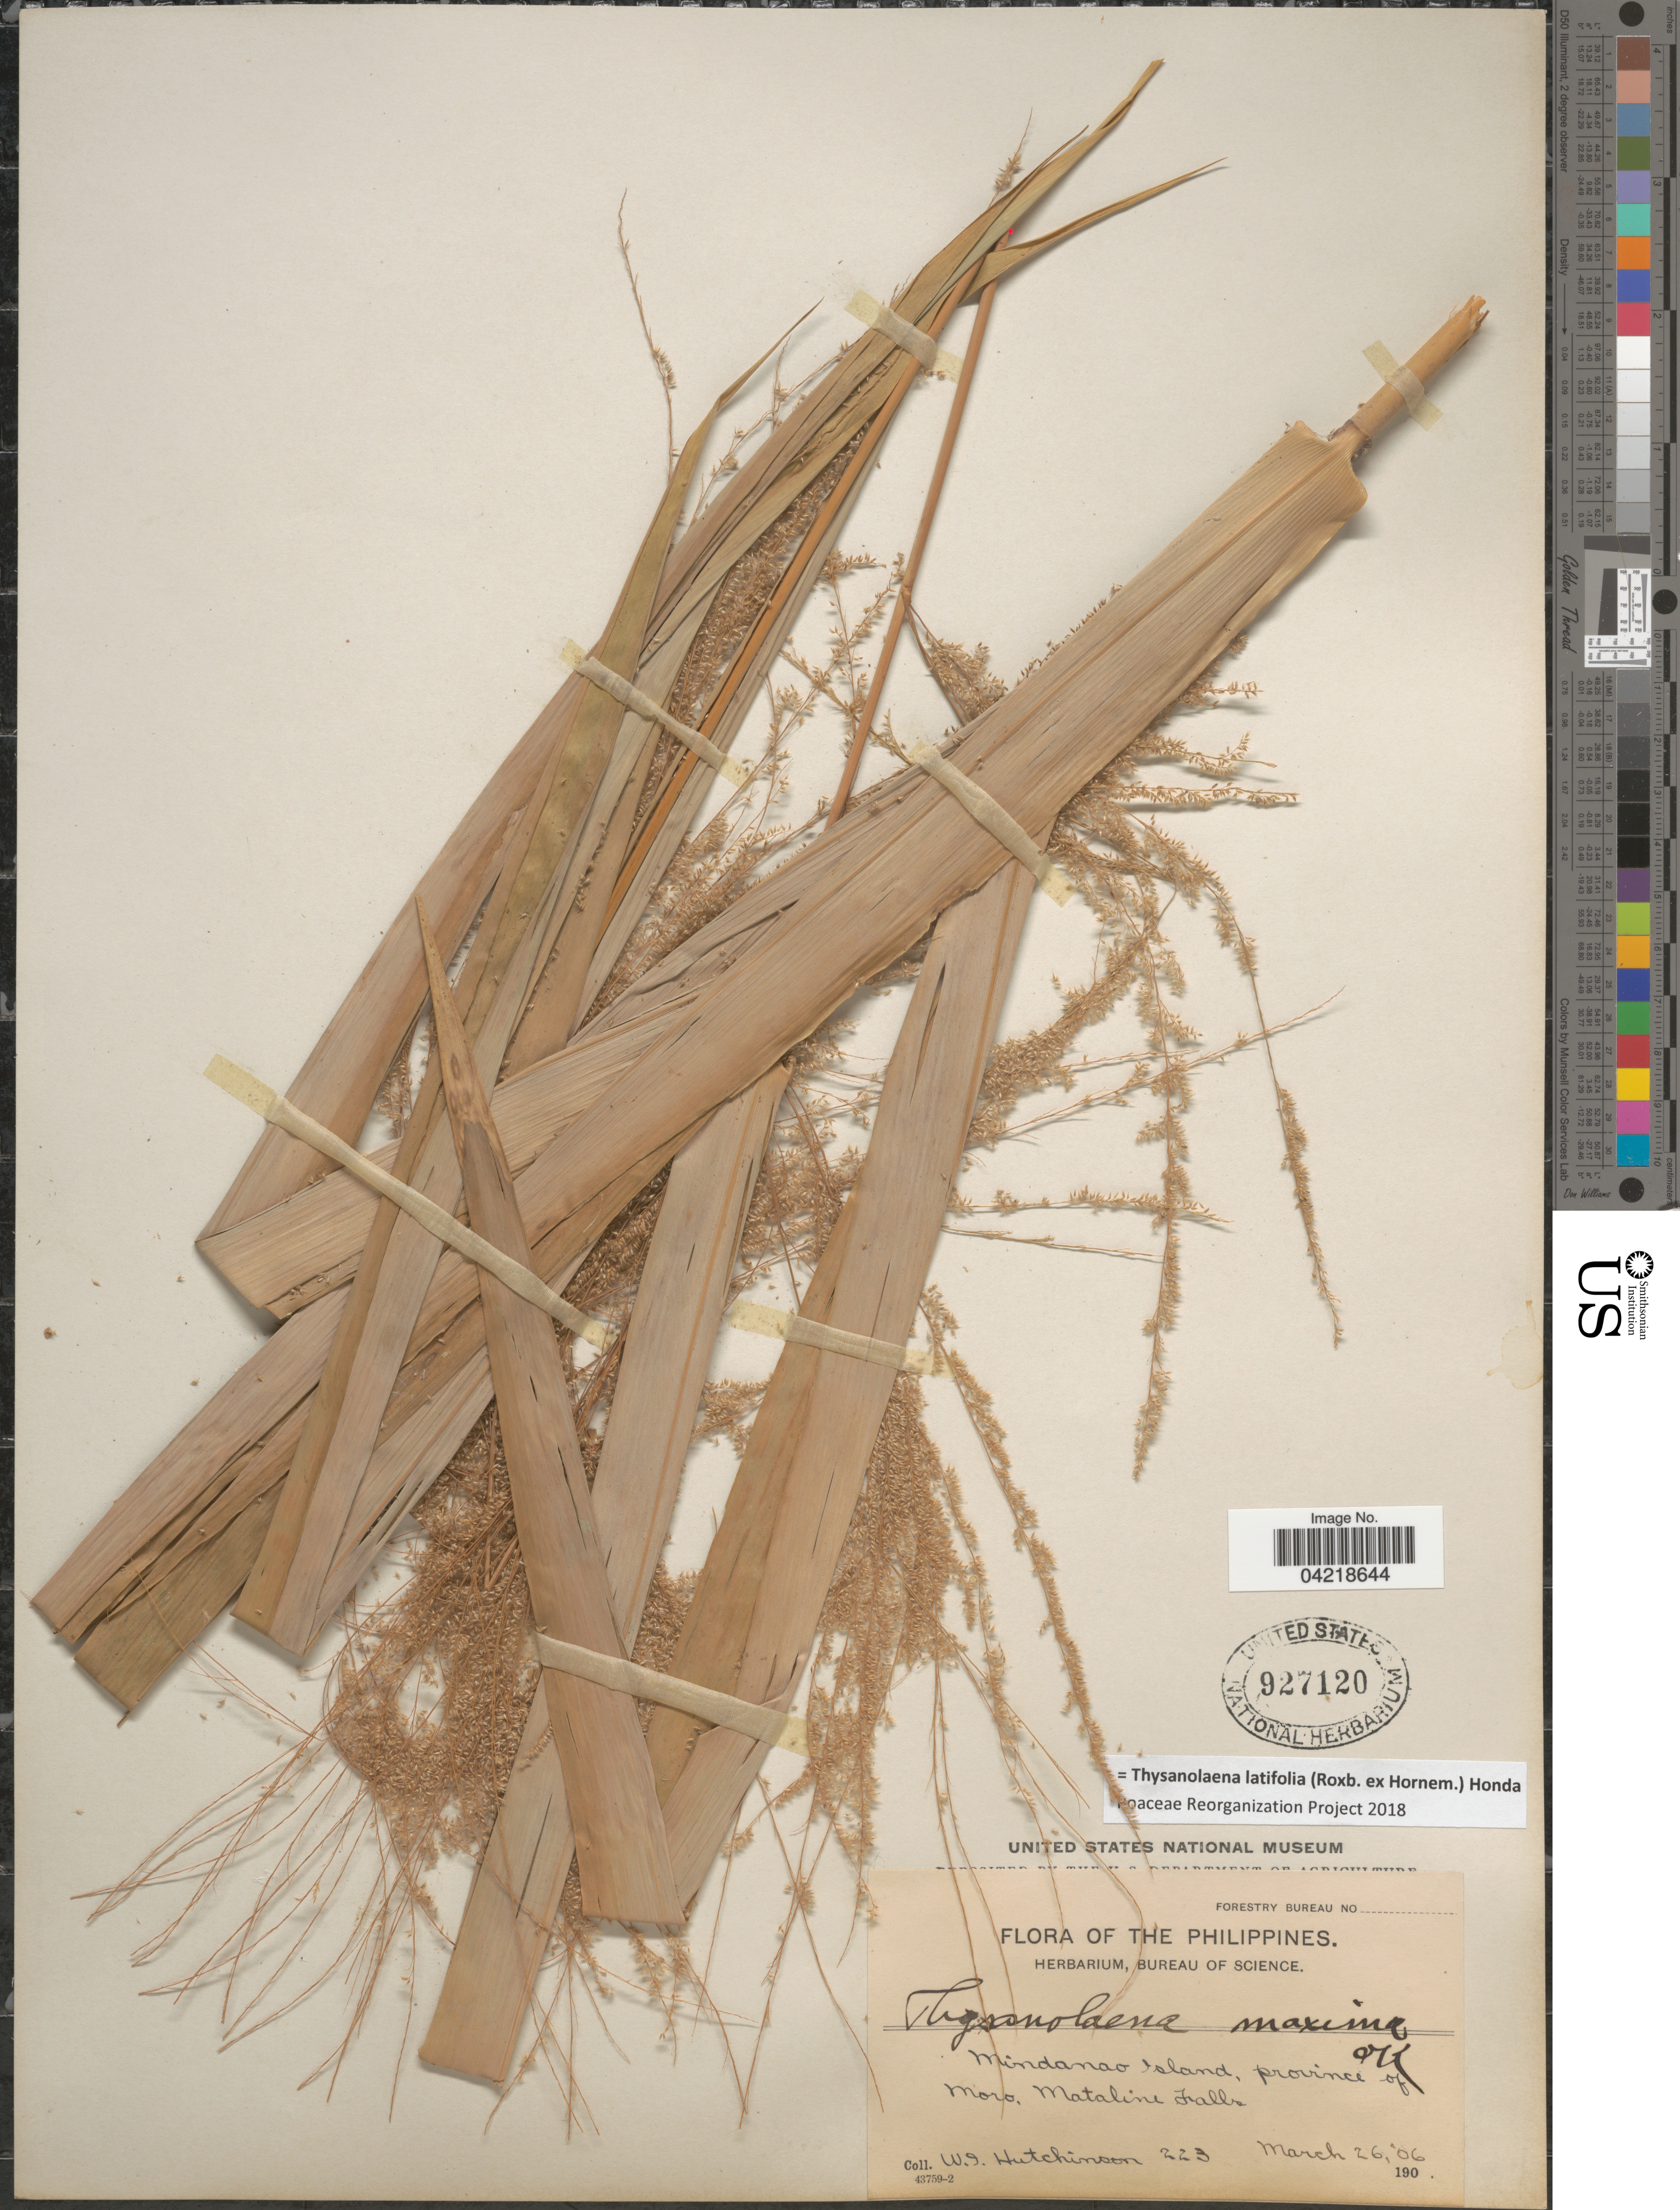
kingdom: Plantae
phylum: Tracheophyta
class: Liliopsida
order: Poales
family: Poaceae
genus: Thysanolaena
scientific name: Thysanolaena latifolia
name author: (Roxb. ex Hornem.) Honda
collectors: W. I. Hutchinson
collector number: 223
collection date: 1906-03-26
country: Philippines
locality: Mindanao Island, province of Moro, Mataline Falls.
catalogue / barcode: US 927120